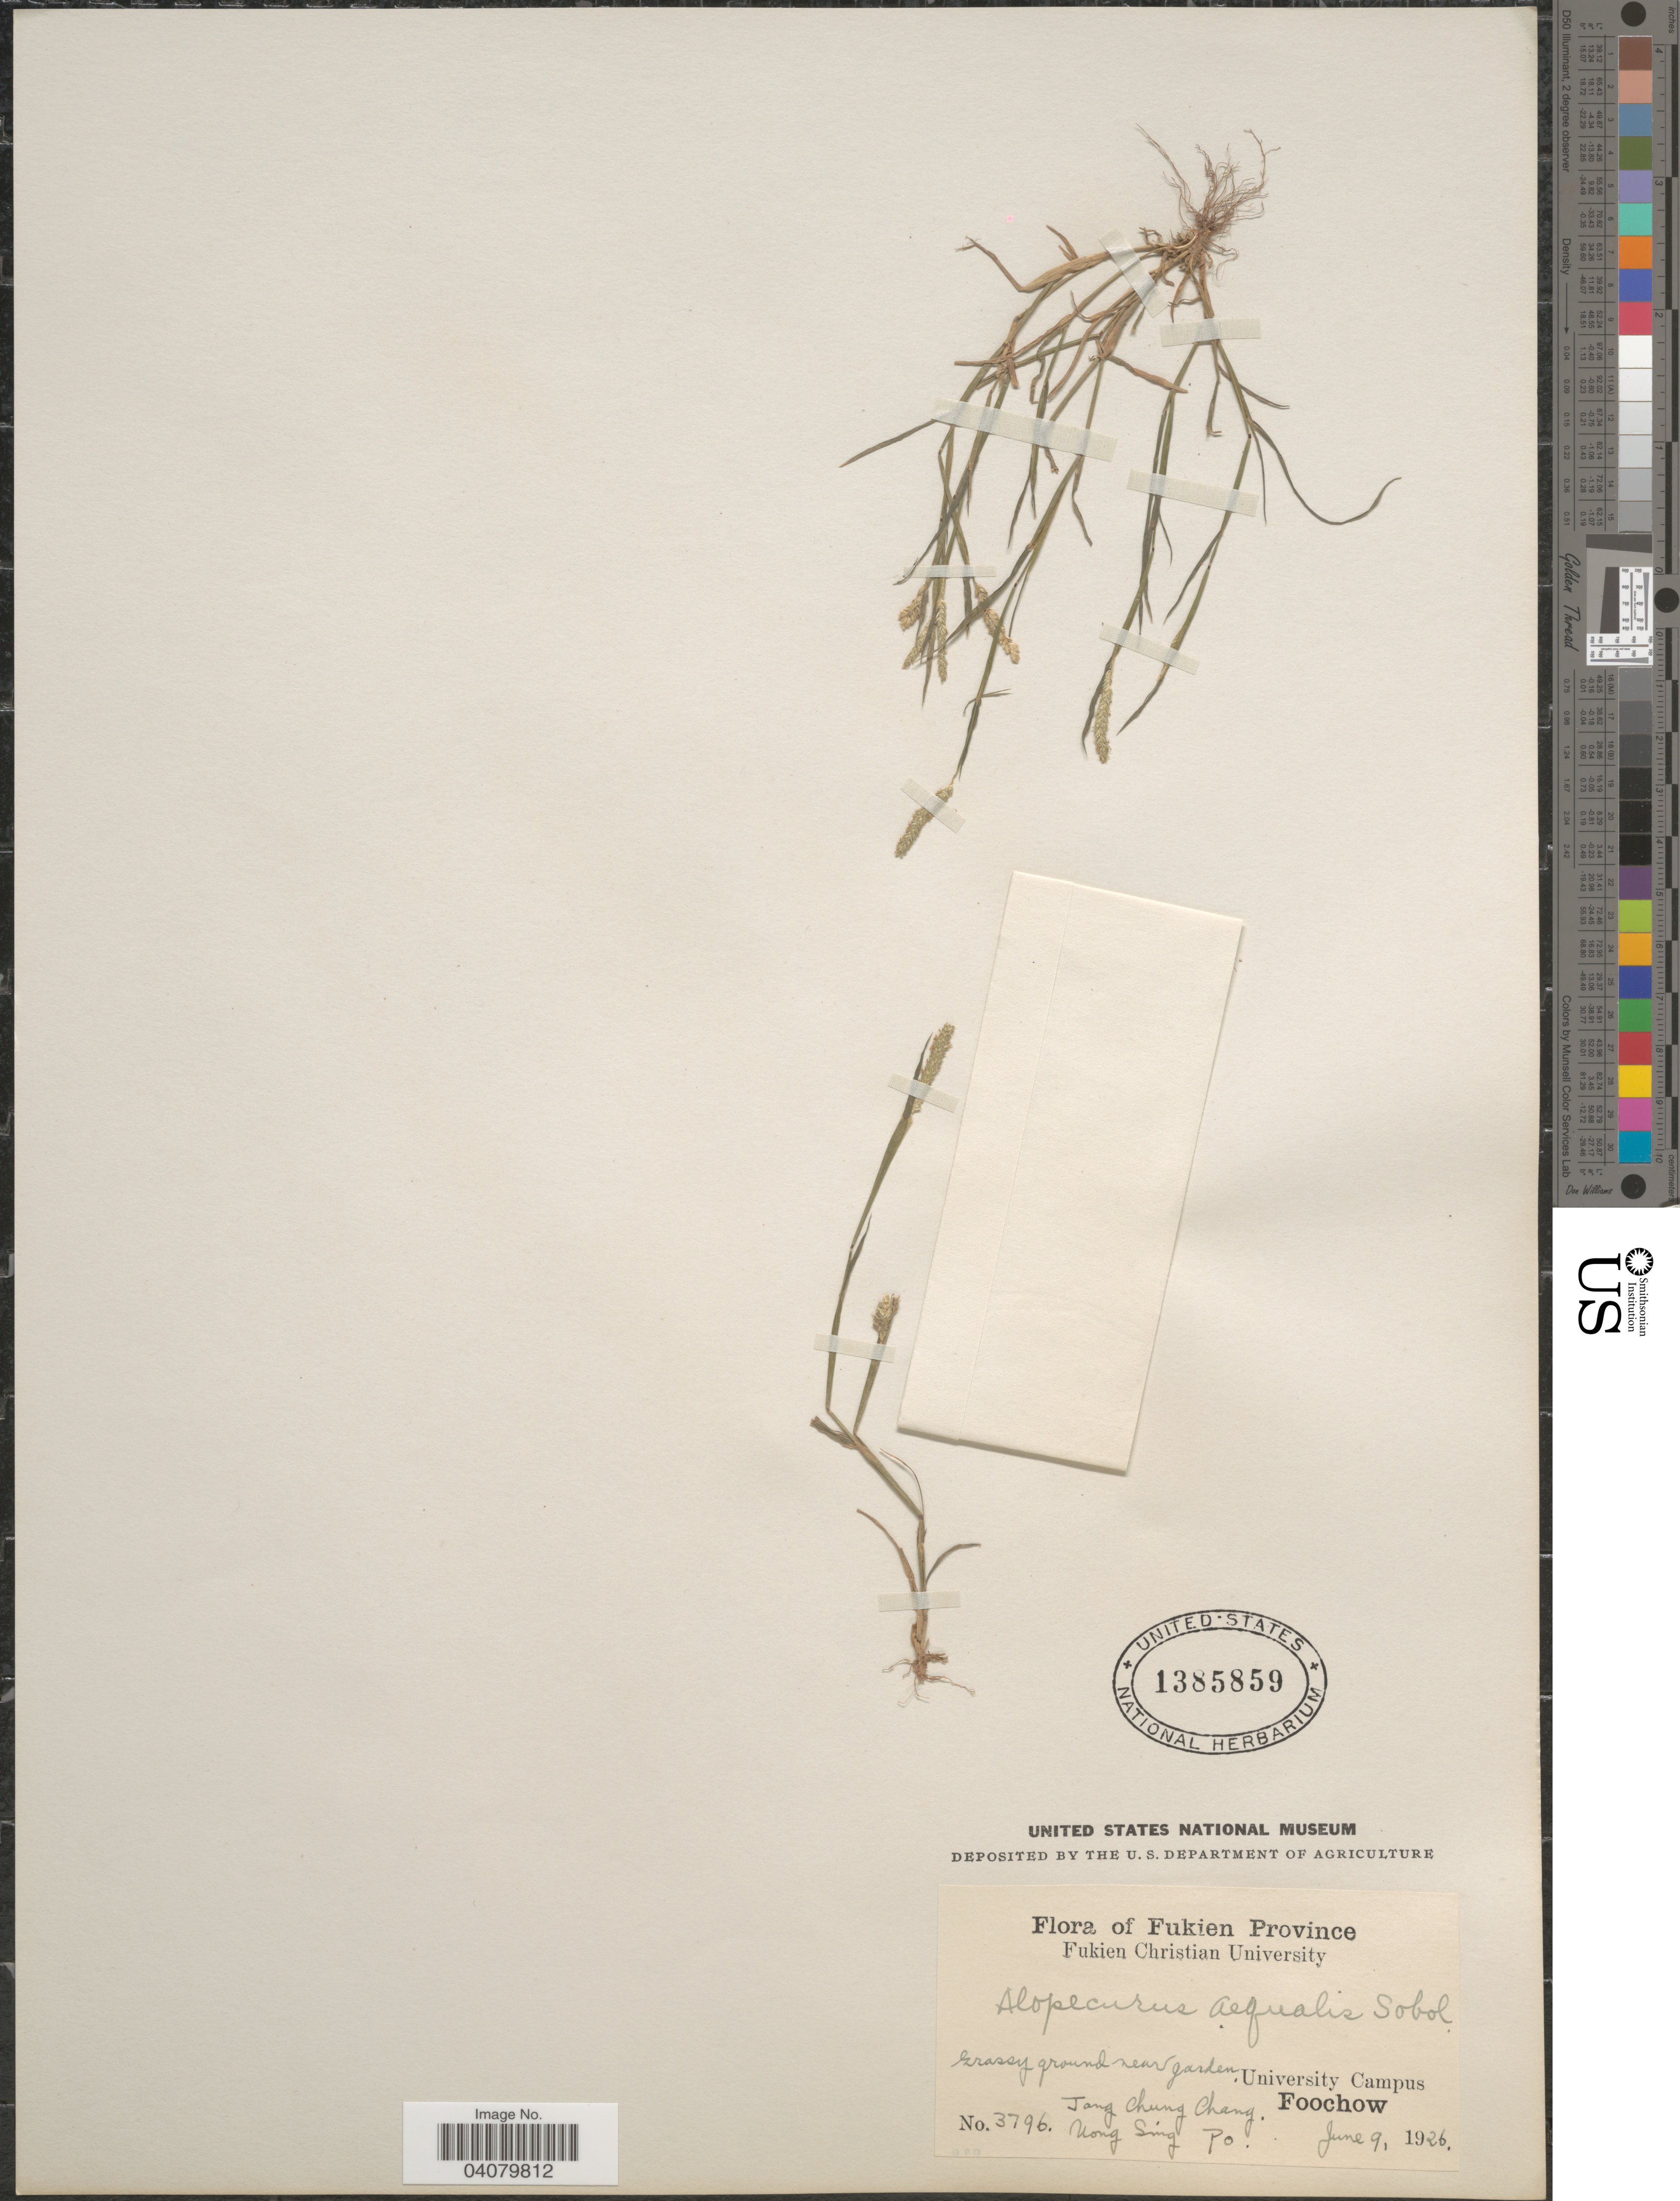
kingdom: Plantae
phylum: Tracheophyta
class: Liliopsida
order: Poales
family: Poaceae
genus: Alopecurus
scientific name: Alopecurus aequalis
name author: Sobol.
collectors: C. C. Tang & Uong Sing Po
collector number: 3796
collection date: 1926-06-09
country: China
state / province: Fujian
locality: Fukien Province. Grassy ground near Garden, University Campus. Foochow.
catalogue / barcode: US 1385859